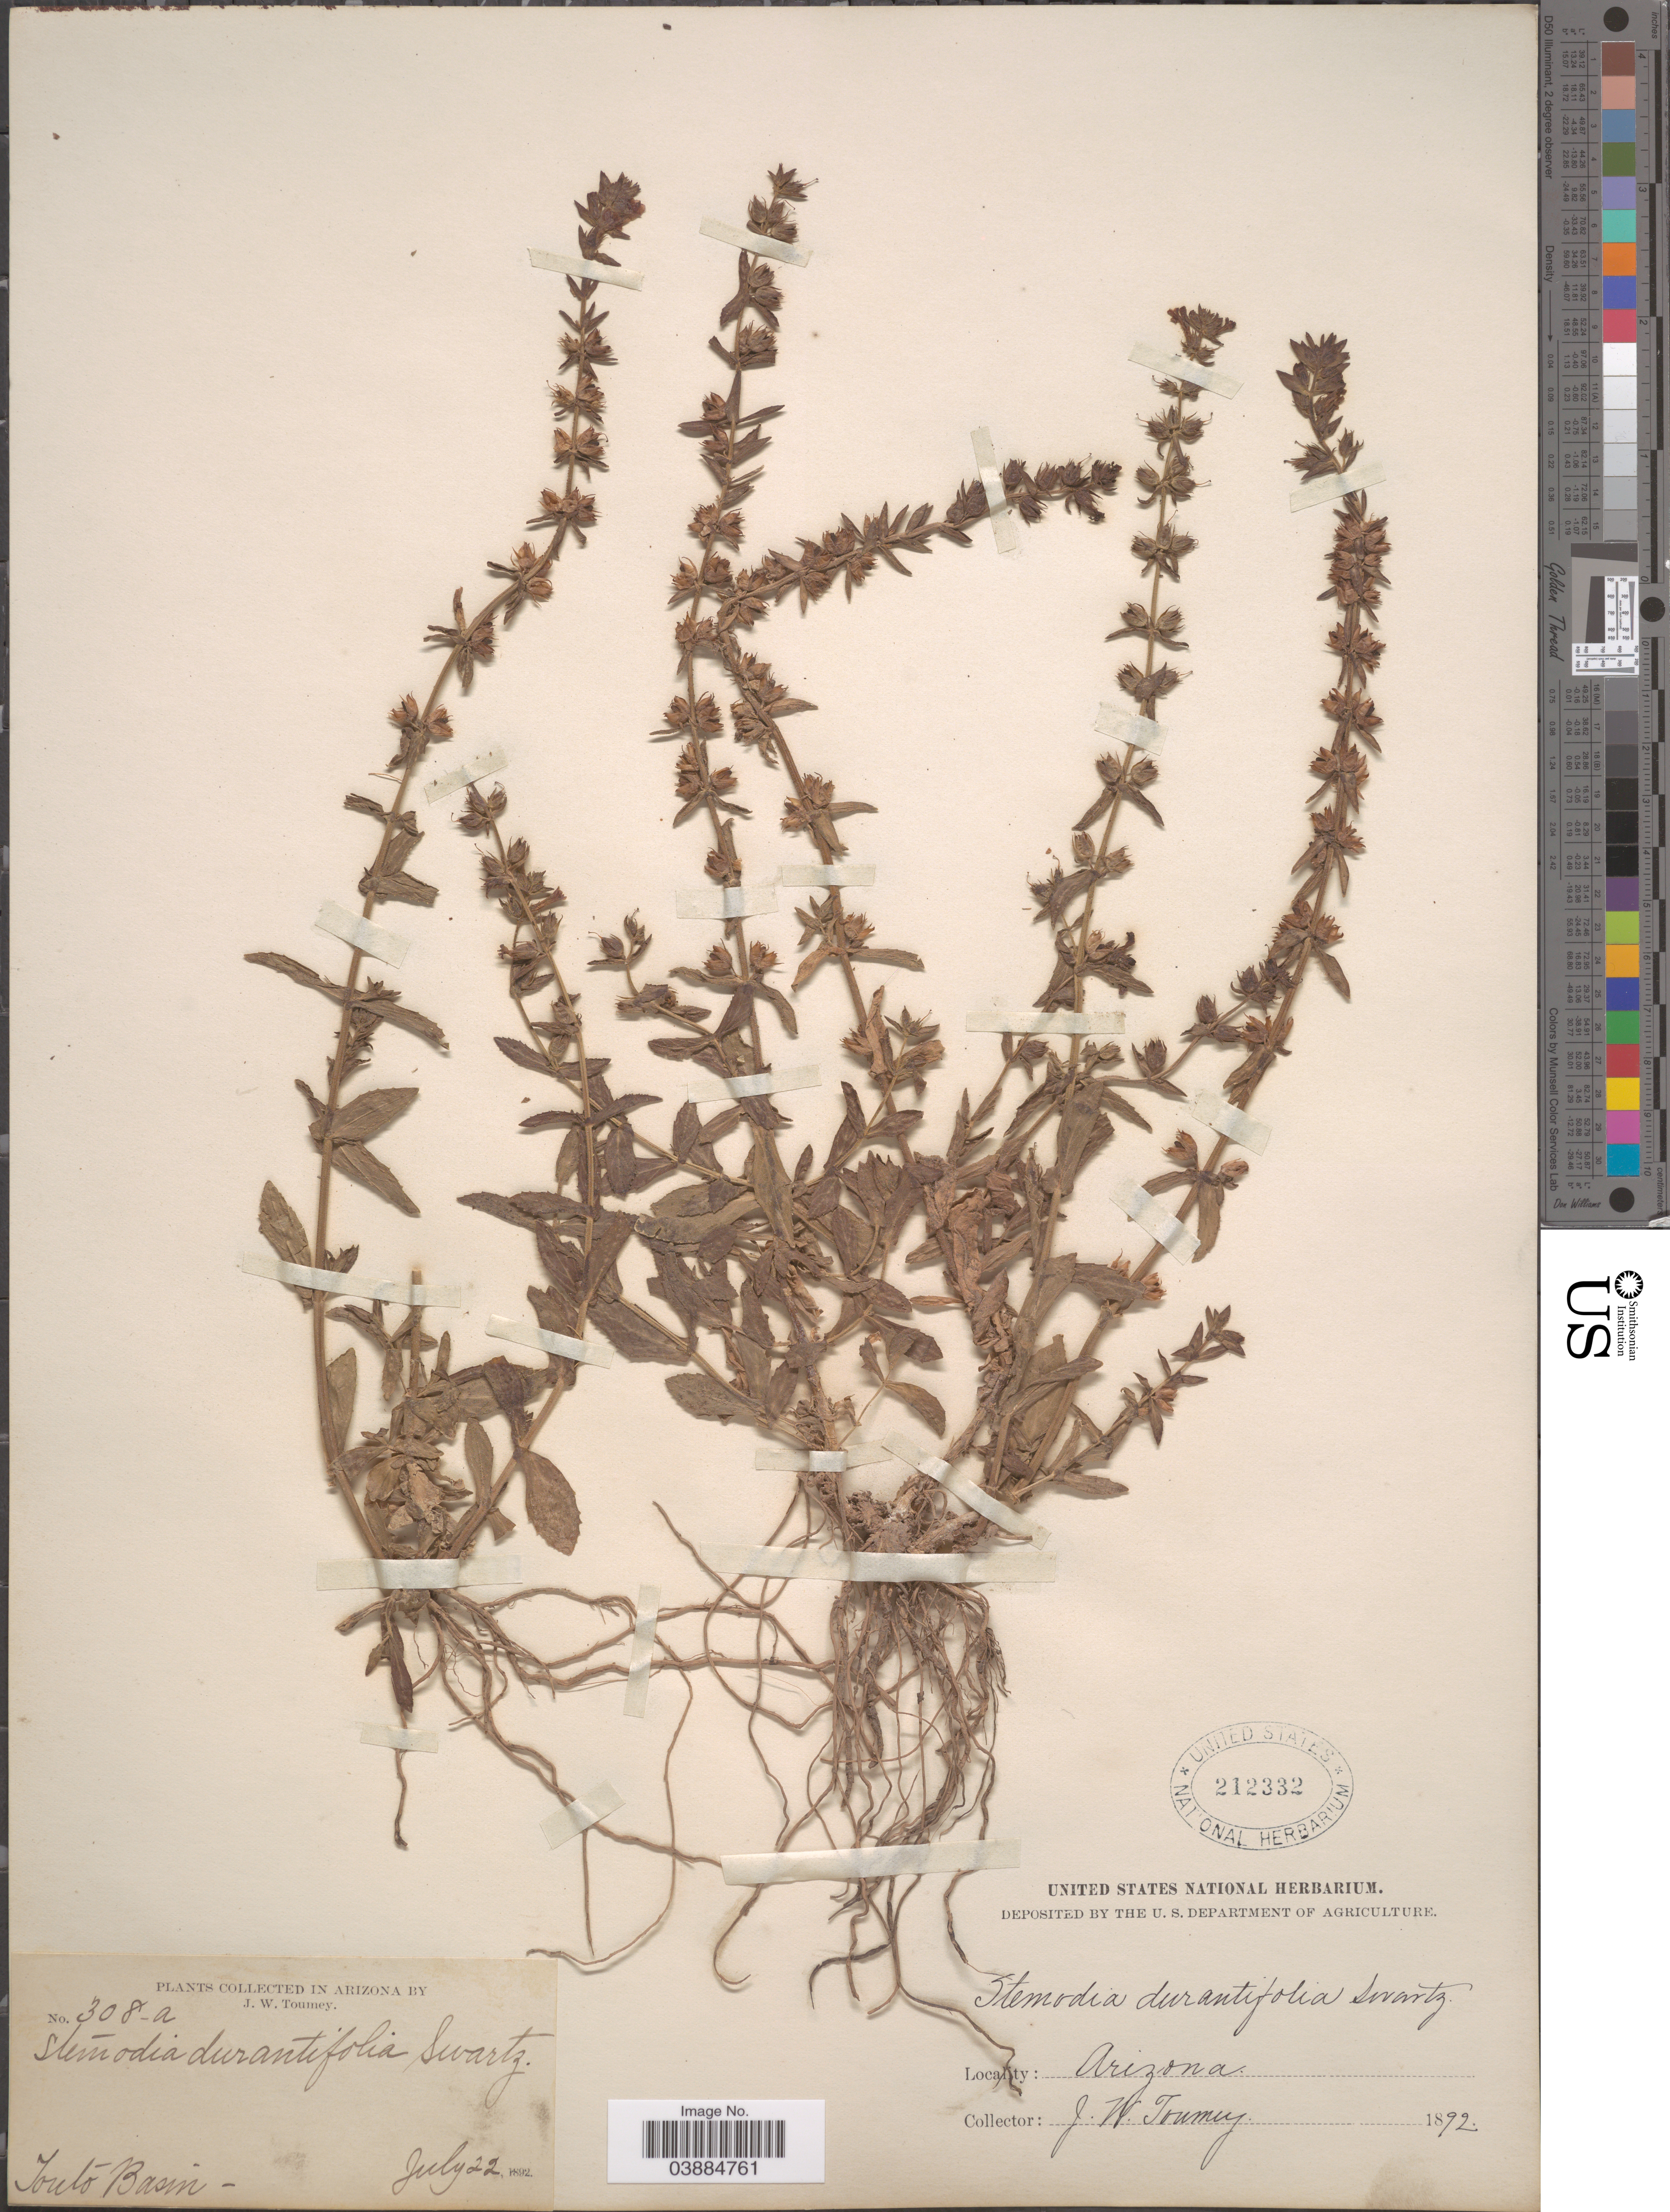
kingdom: Plantae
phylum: Tracheophyta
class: Magnoliopsida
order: Lamiales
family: Plantaginaceae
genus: Stemodia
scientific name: Stemodia durantifolia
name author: (L.) Sw.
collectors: J. Tourney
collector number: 308a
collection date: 1892-07-22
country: United States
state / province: Arizona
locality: Tonto Basin.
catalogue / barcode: US 212332